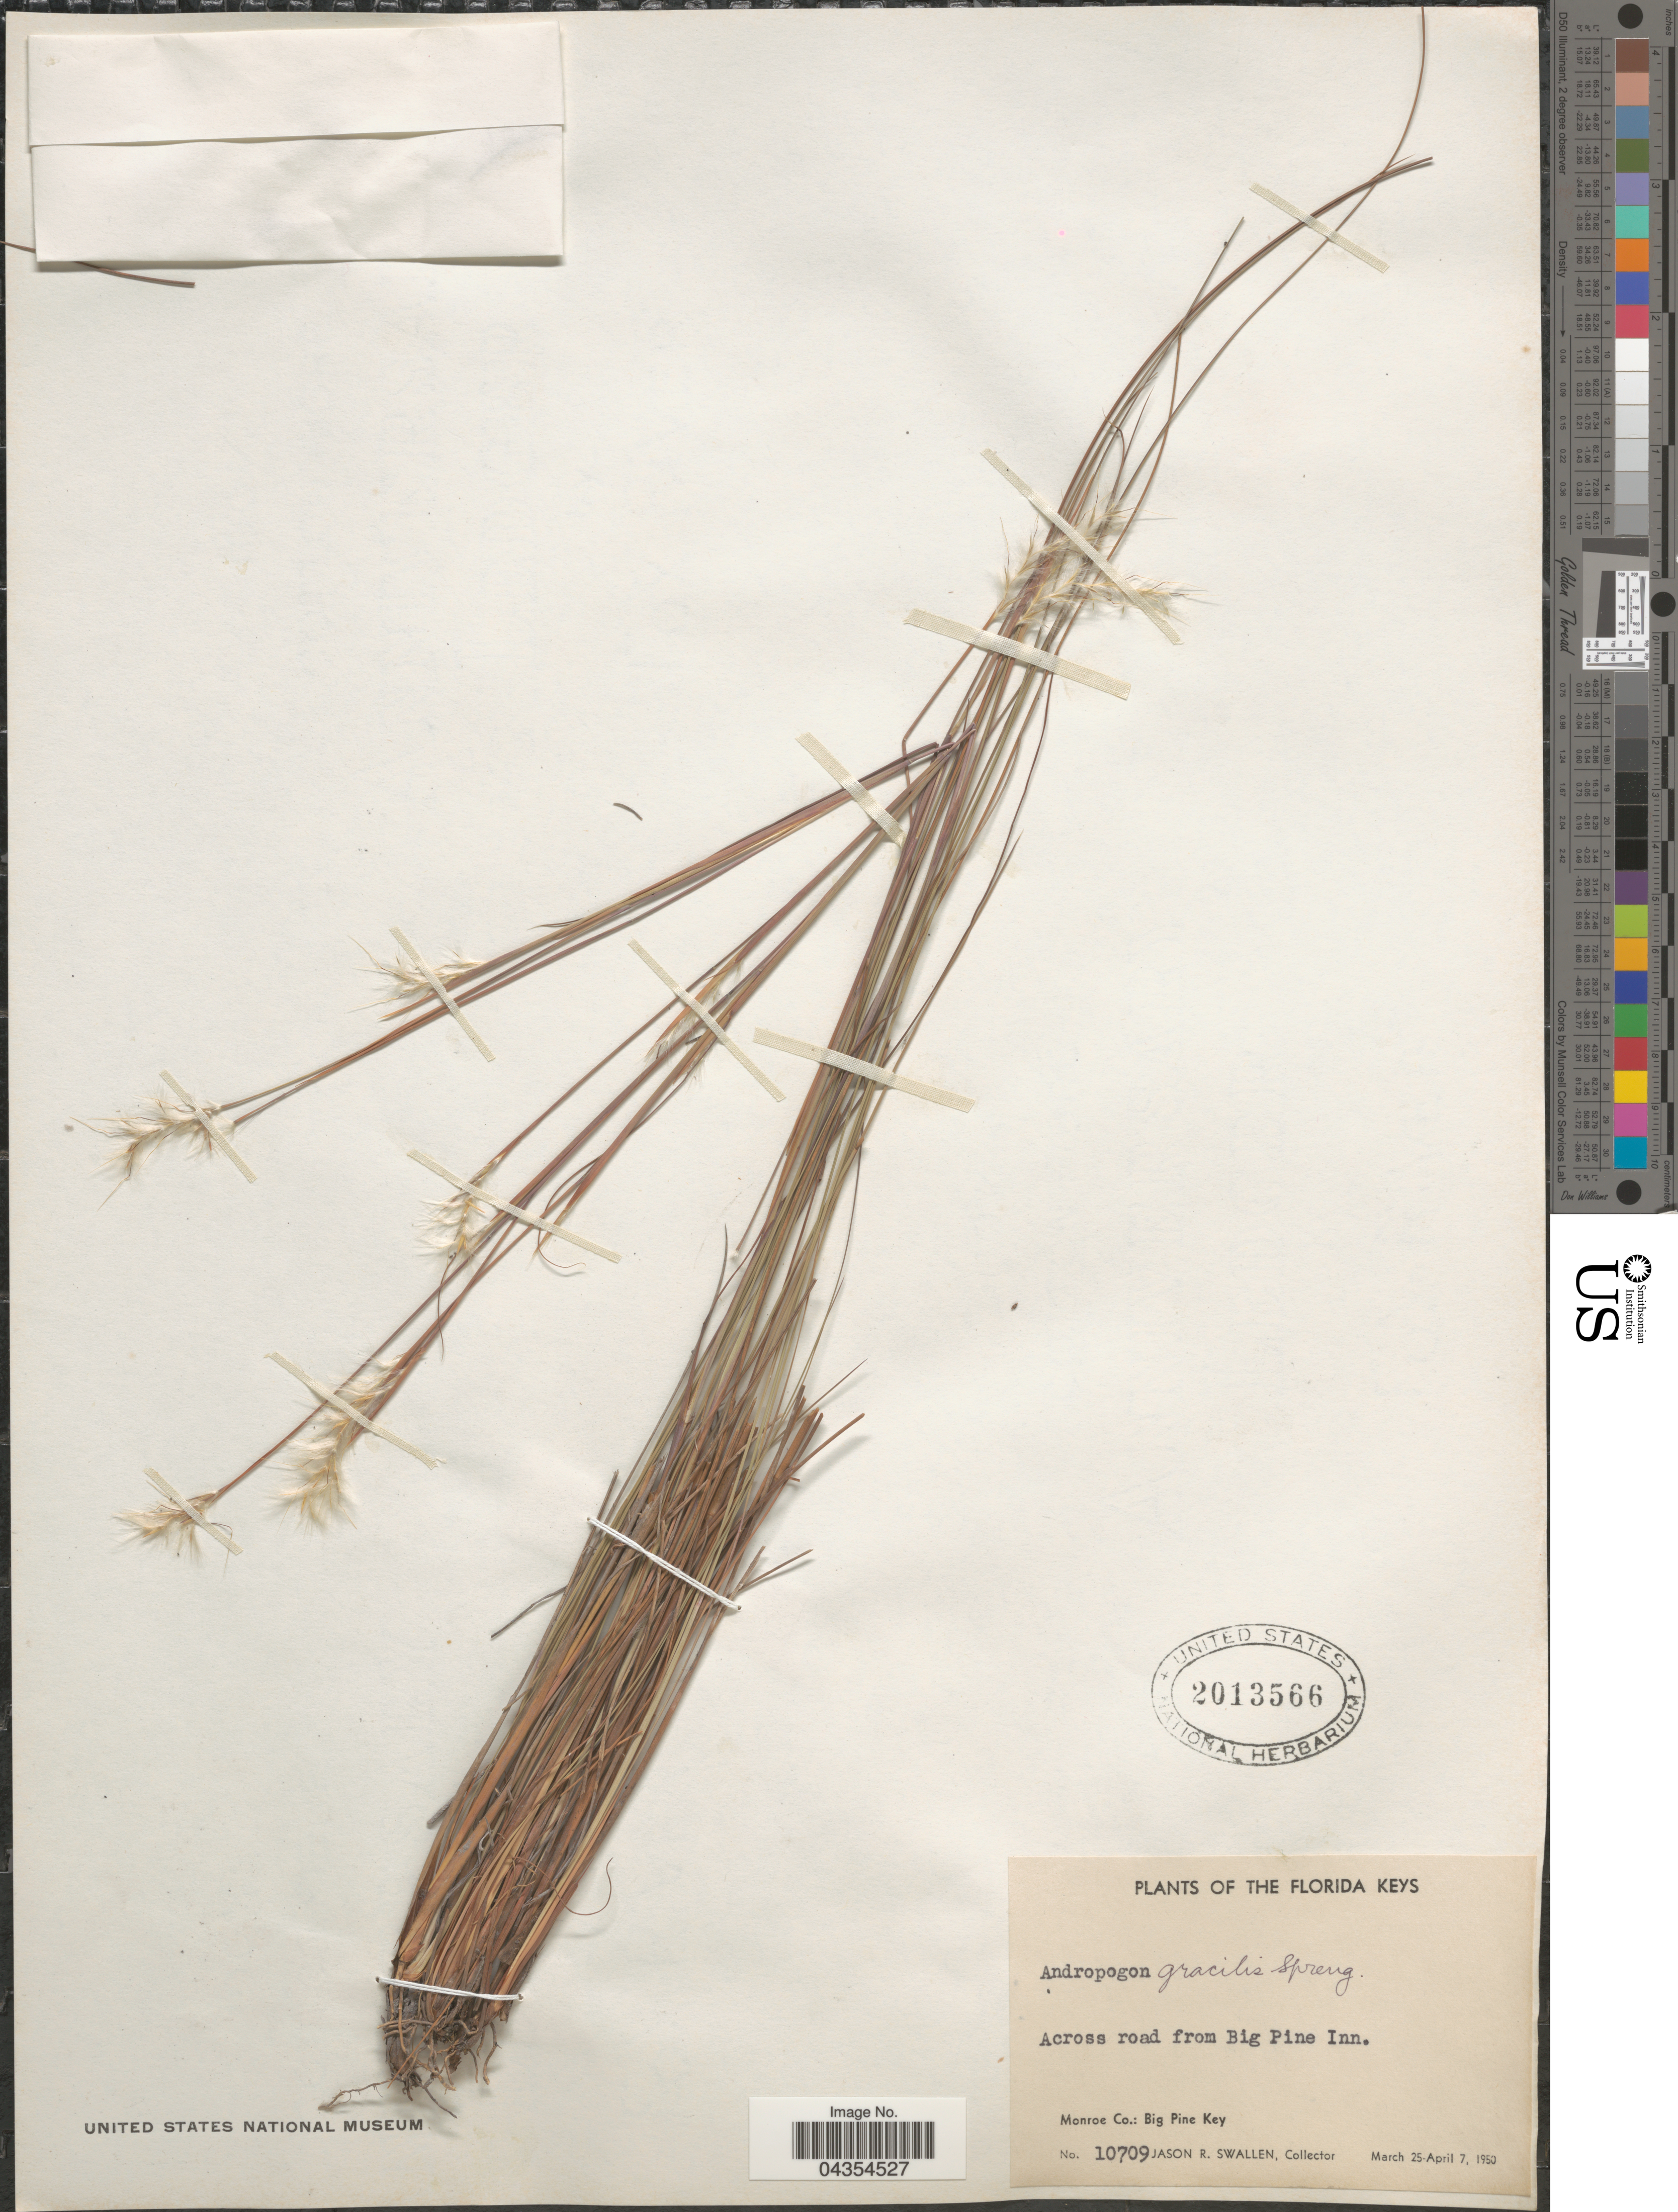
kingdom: Plantae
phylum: Tracheophyta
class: Liliopsida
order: Poales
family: Poaceae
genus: Schizachyrium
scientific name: Schizachyrium gracile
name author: (Spreng.) Nash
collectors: J. R. Swallen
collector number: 10709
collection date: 1950-03-25/1950-04-07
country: United States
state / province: Florida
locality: The Florida Keys. Across road from Big Pine Inn. Monroe Co.: Big Pine Key.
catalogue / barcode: US 2013566